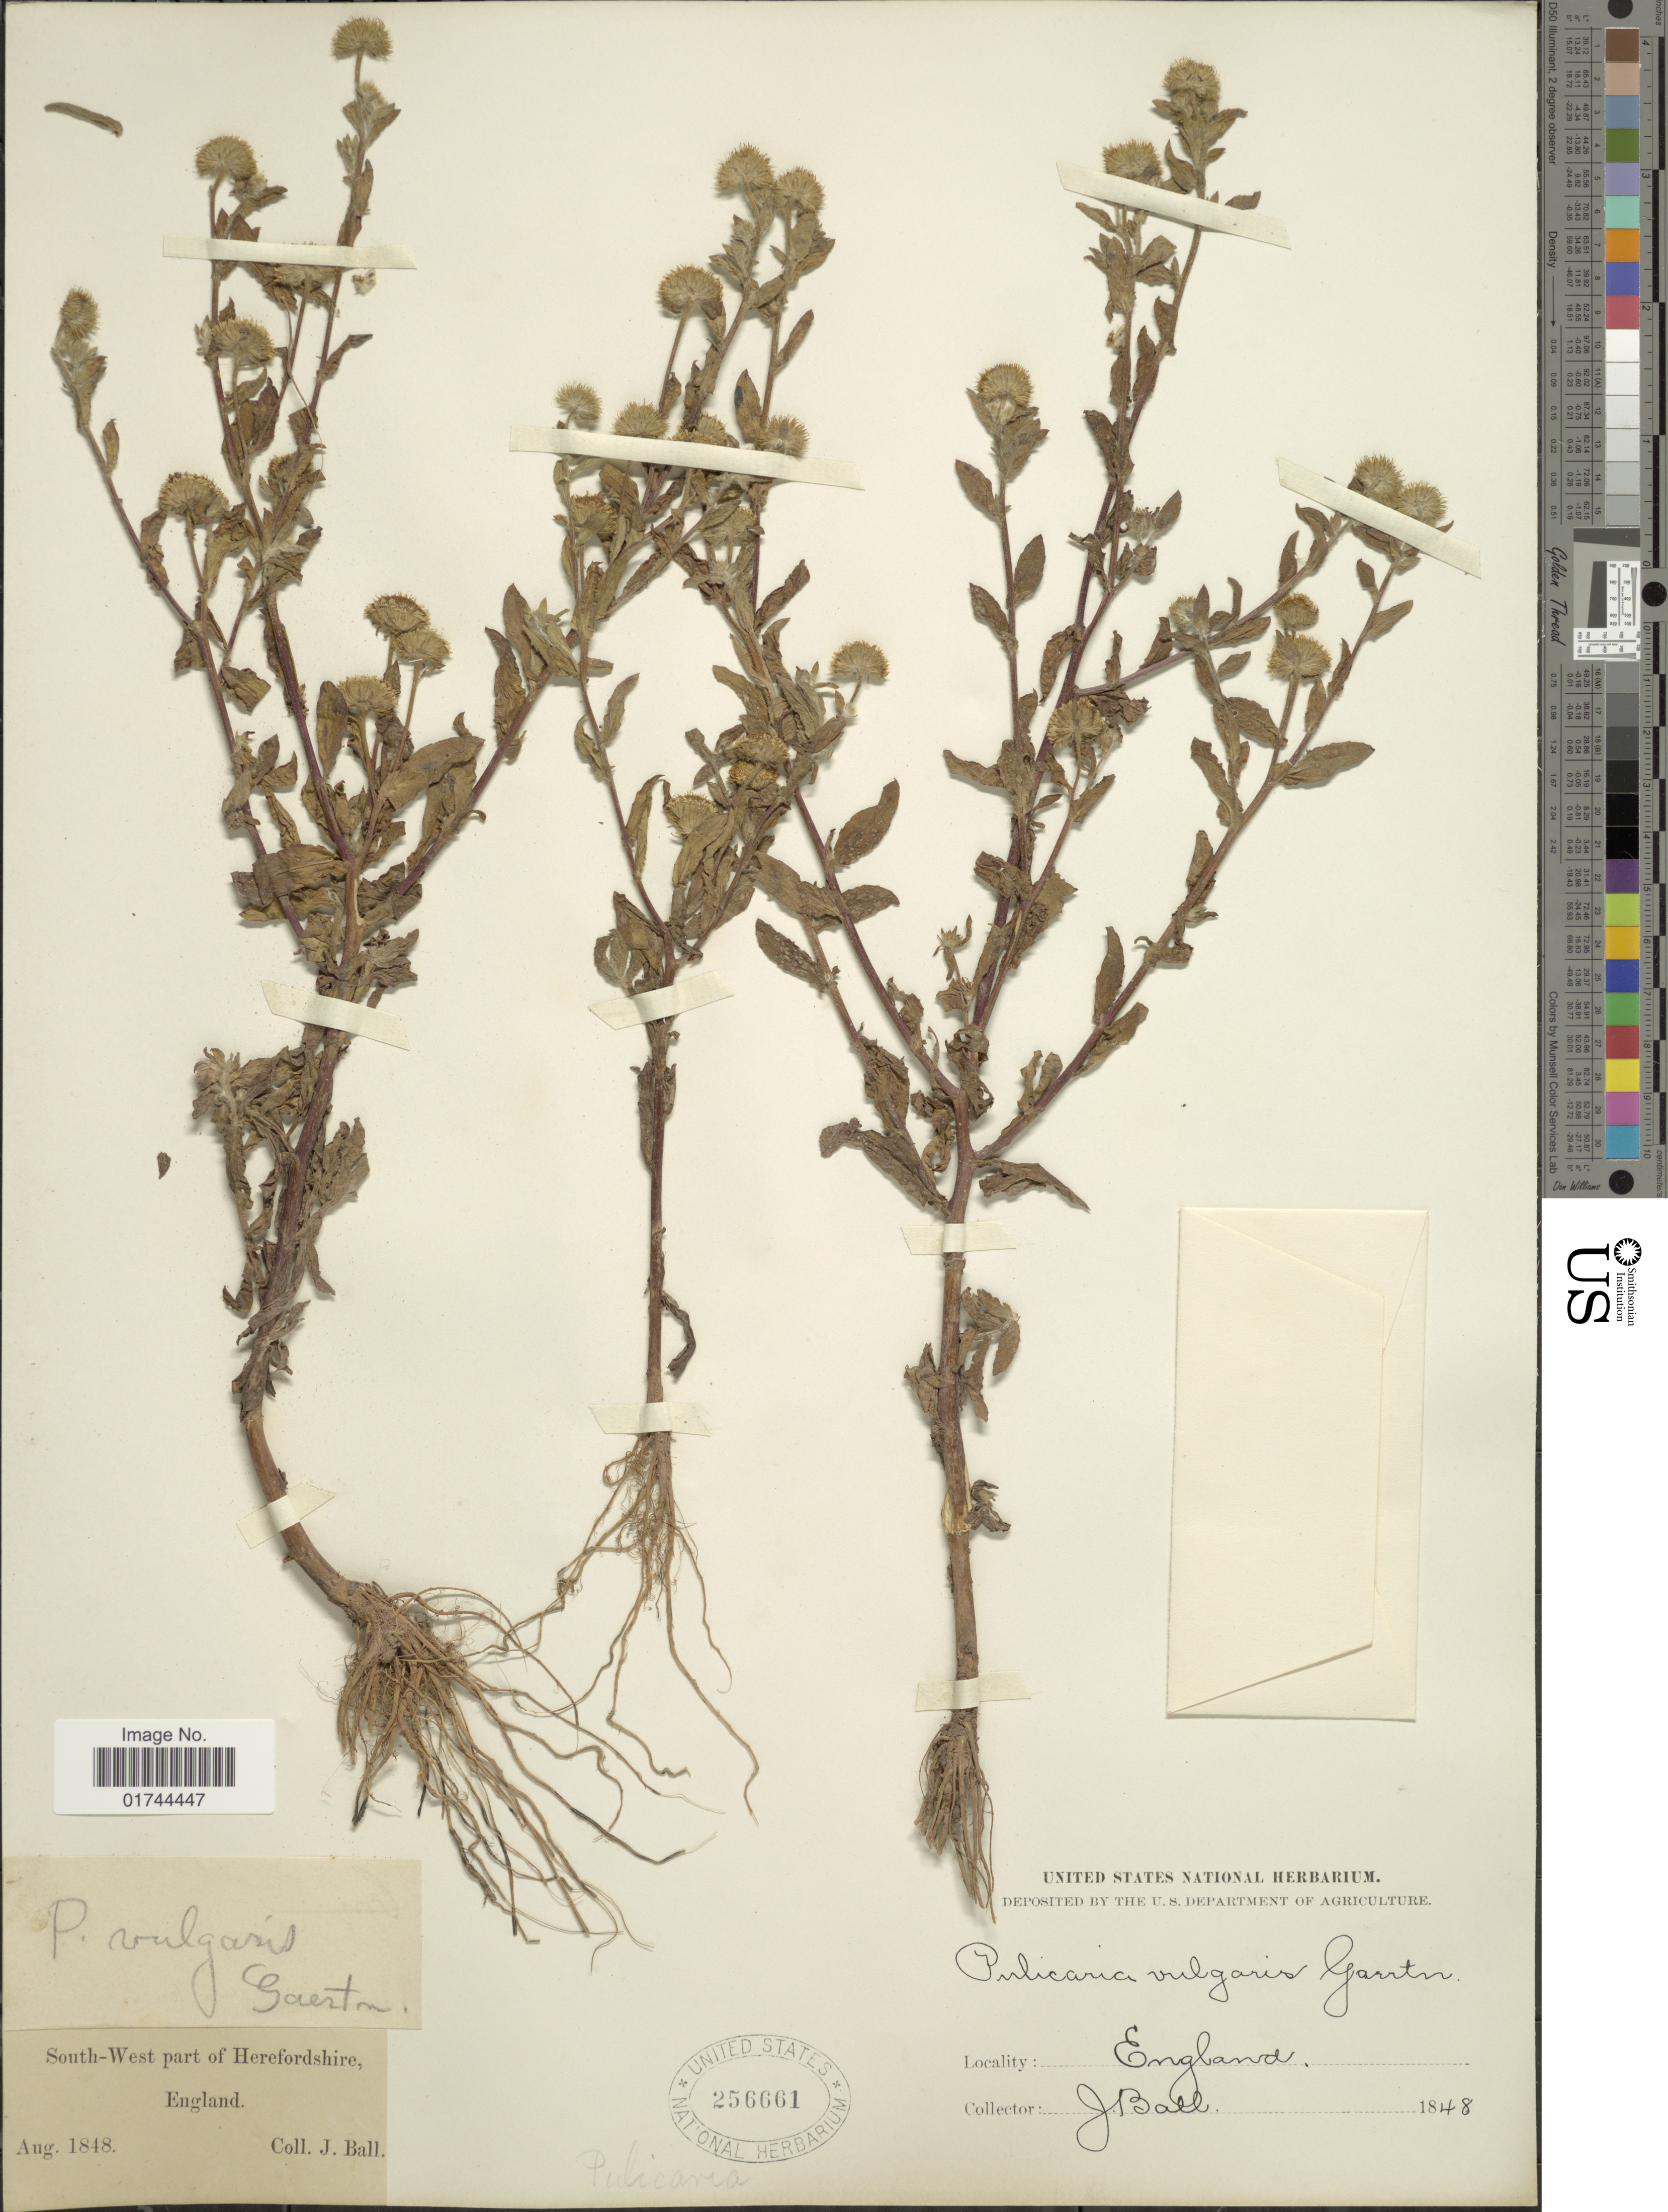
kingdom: Plantae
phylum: Tracheophyta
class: Magnoliopsida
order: Asterales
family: Asteraceae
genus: Pulicaria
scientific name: Pulicaria vulgaris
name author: Gaertn.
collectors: J. Ball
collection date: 1848-08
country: United Kingdom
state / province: England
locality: South-West part of Herefordshire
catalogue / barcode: US 256661